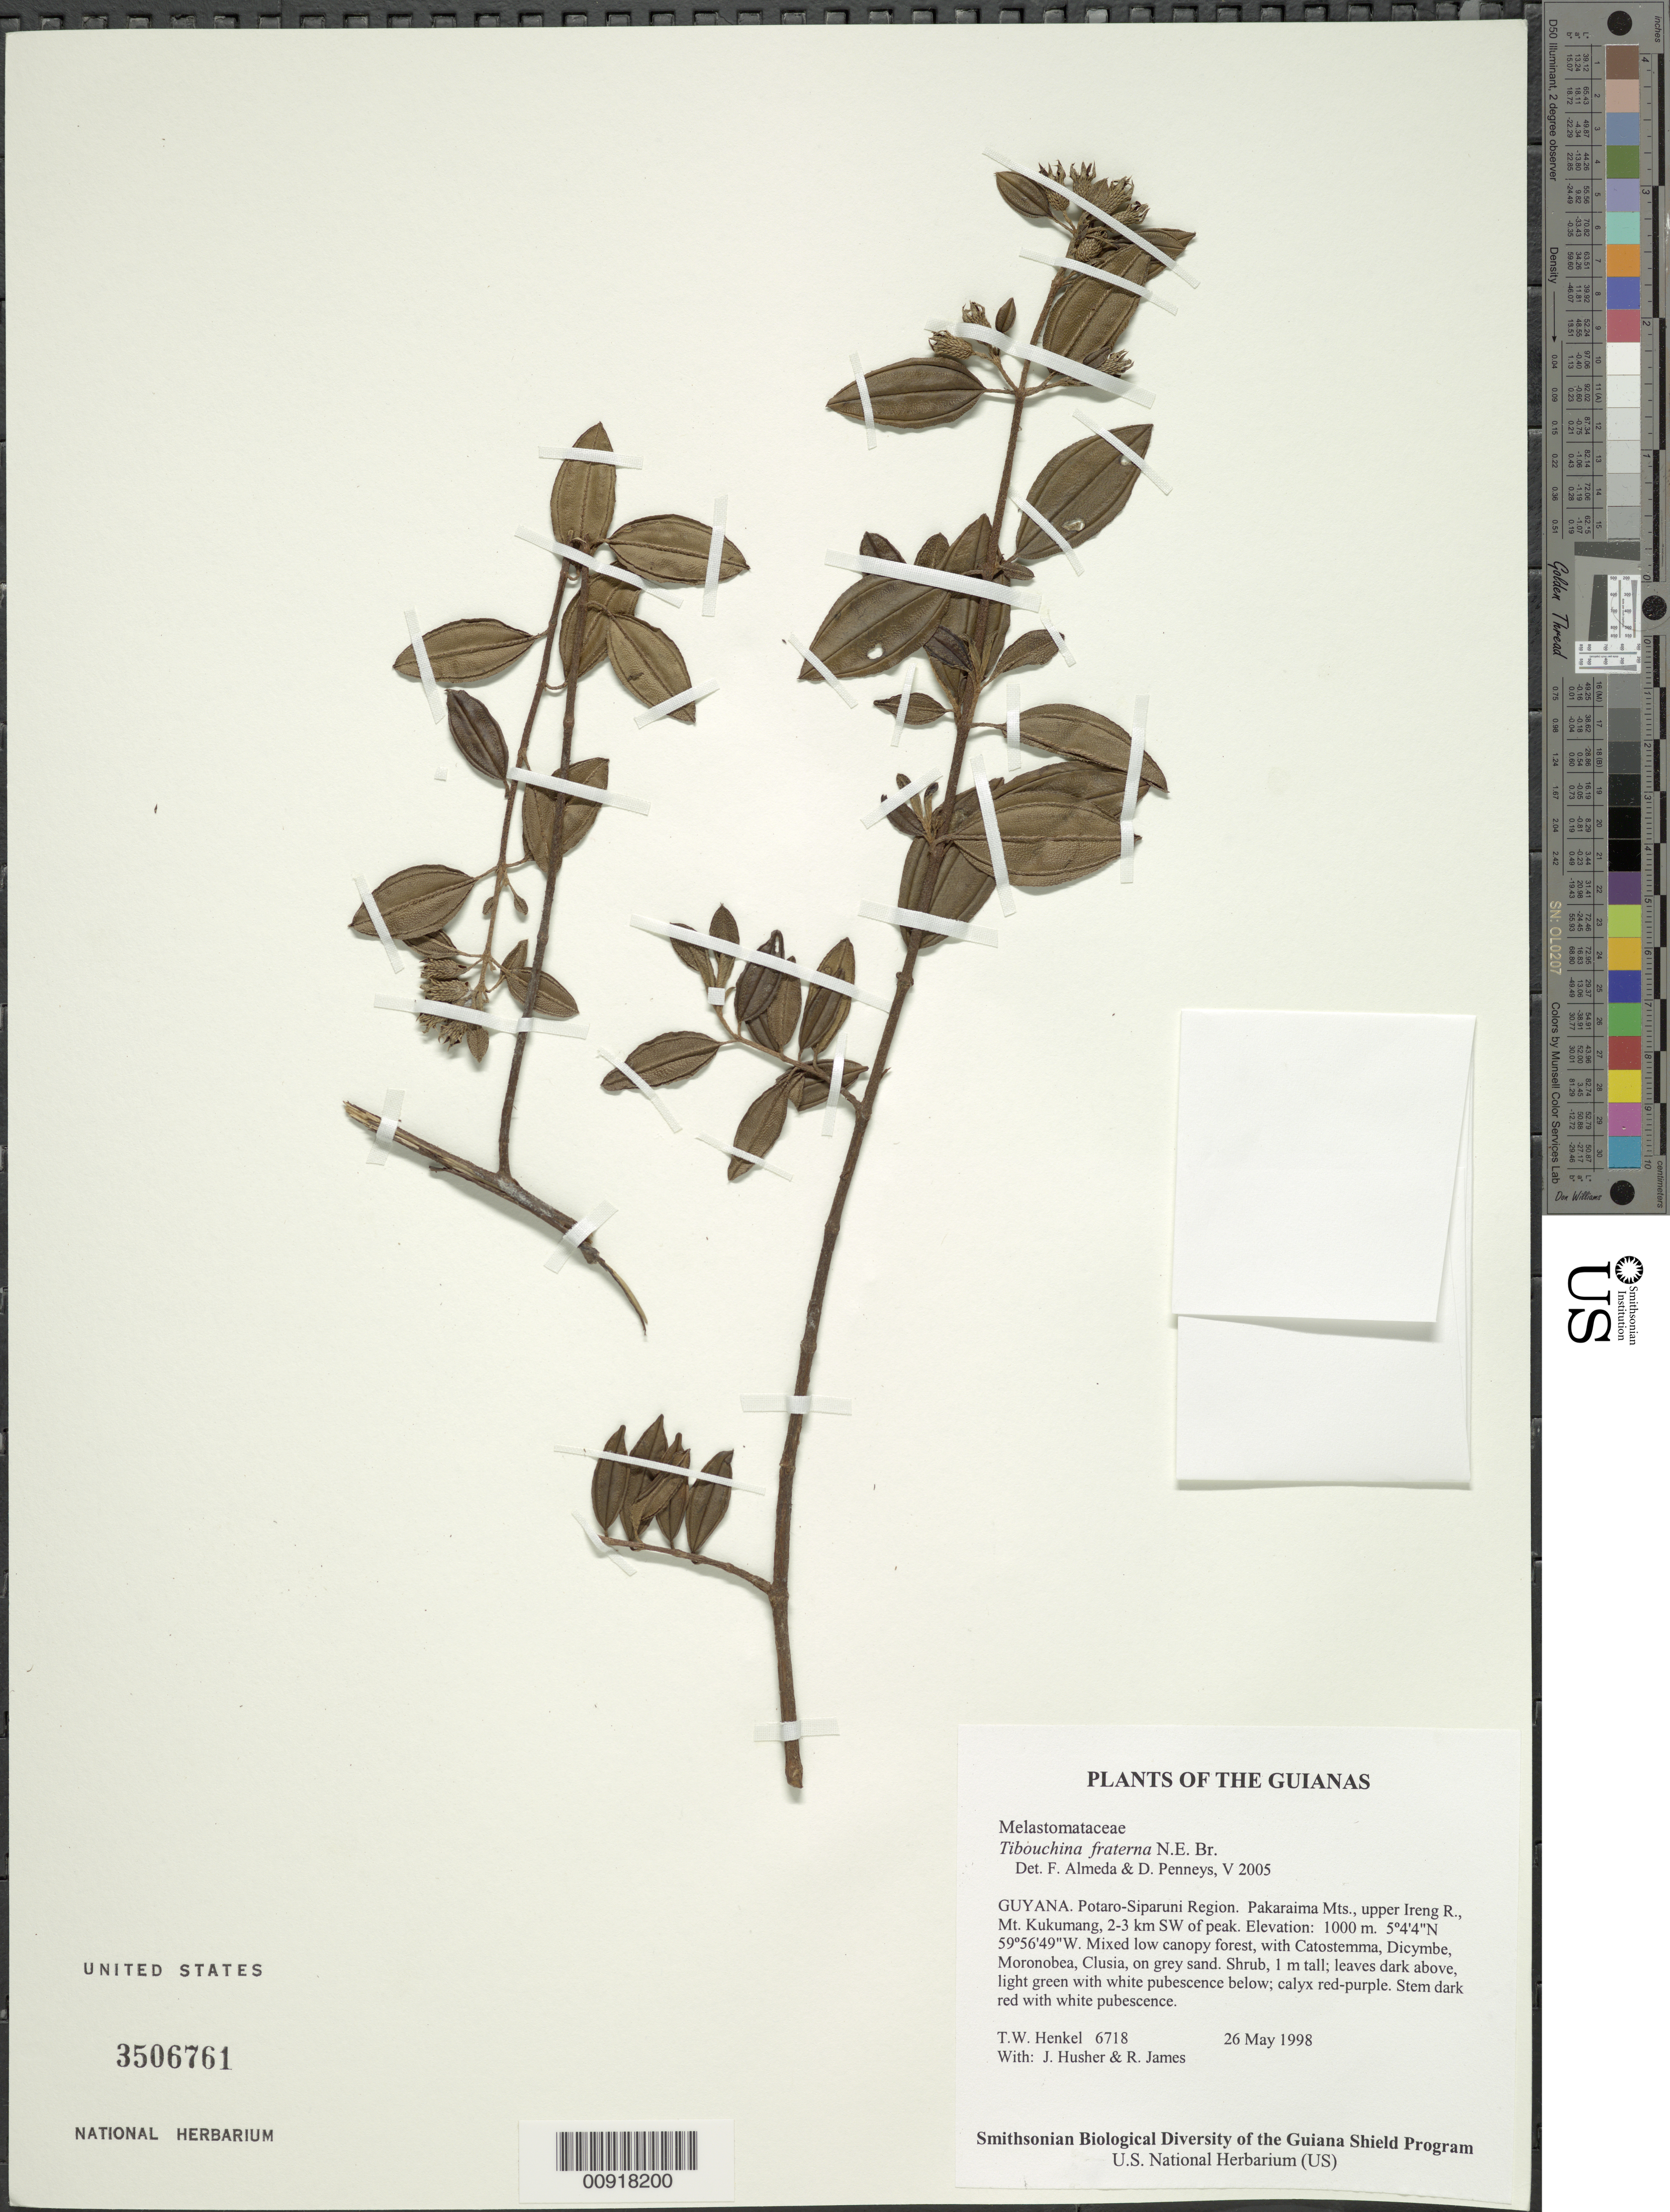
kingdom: Plantae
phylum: Tracheophyta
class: Magnoliopsida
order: Myrtales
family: Melastomataceae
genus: Tibouchina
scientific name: Tibouchina fraterna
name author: N.E. Br.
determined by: Almeda, F.; Penneys, D. S.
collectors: T. Henkel, J. Husher & R. James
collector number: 6718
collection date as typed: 26 May 1998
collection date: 1998-05-26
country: Guyana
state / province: Potaro-Siparuni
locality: Pakaraima Mts., upper Ireng R., Mt. Kukumang, 2-3 km SW of peak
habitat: Mixed low canopy forest, with Catostemma, Dicymbe, Moronobea, Clusia, on grey sand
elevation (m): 1000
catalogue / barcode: US 3506761